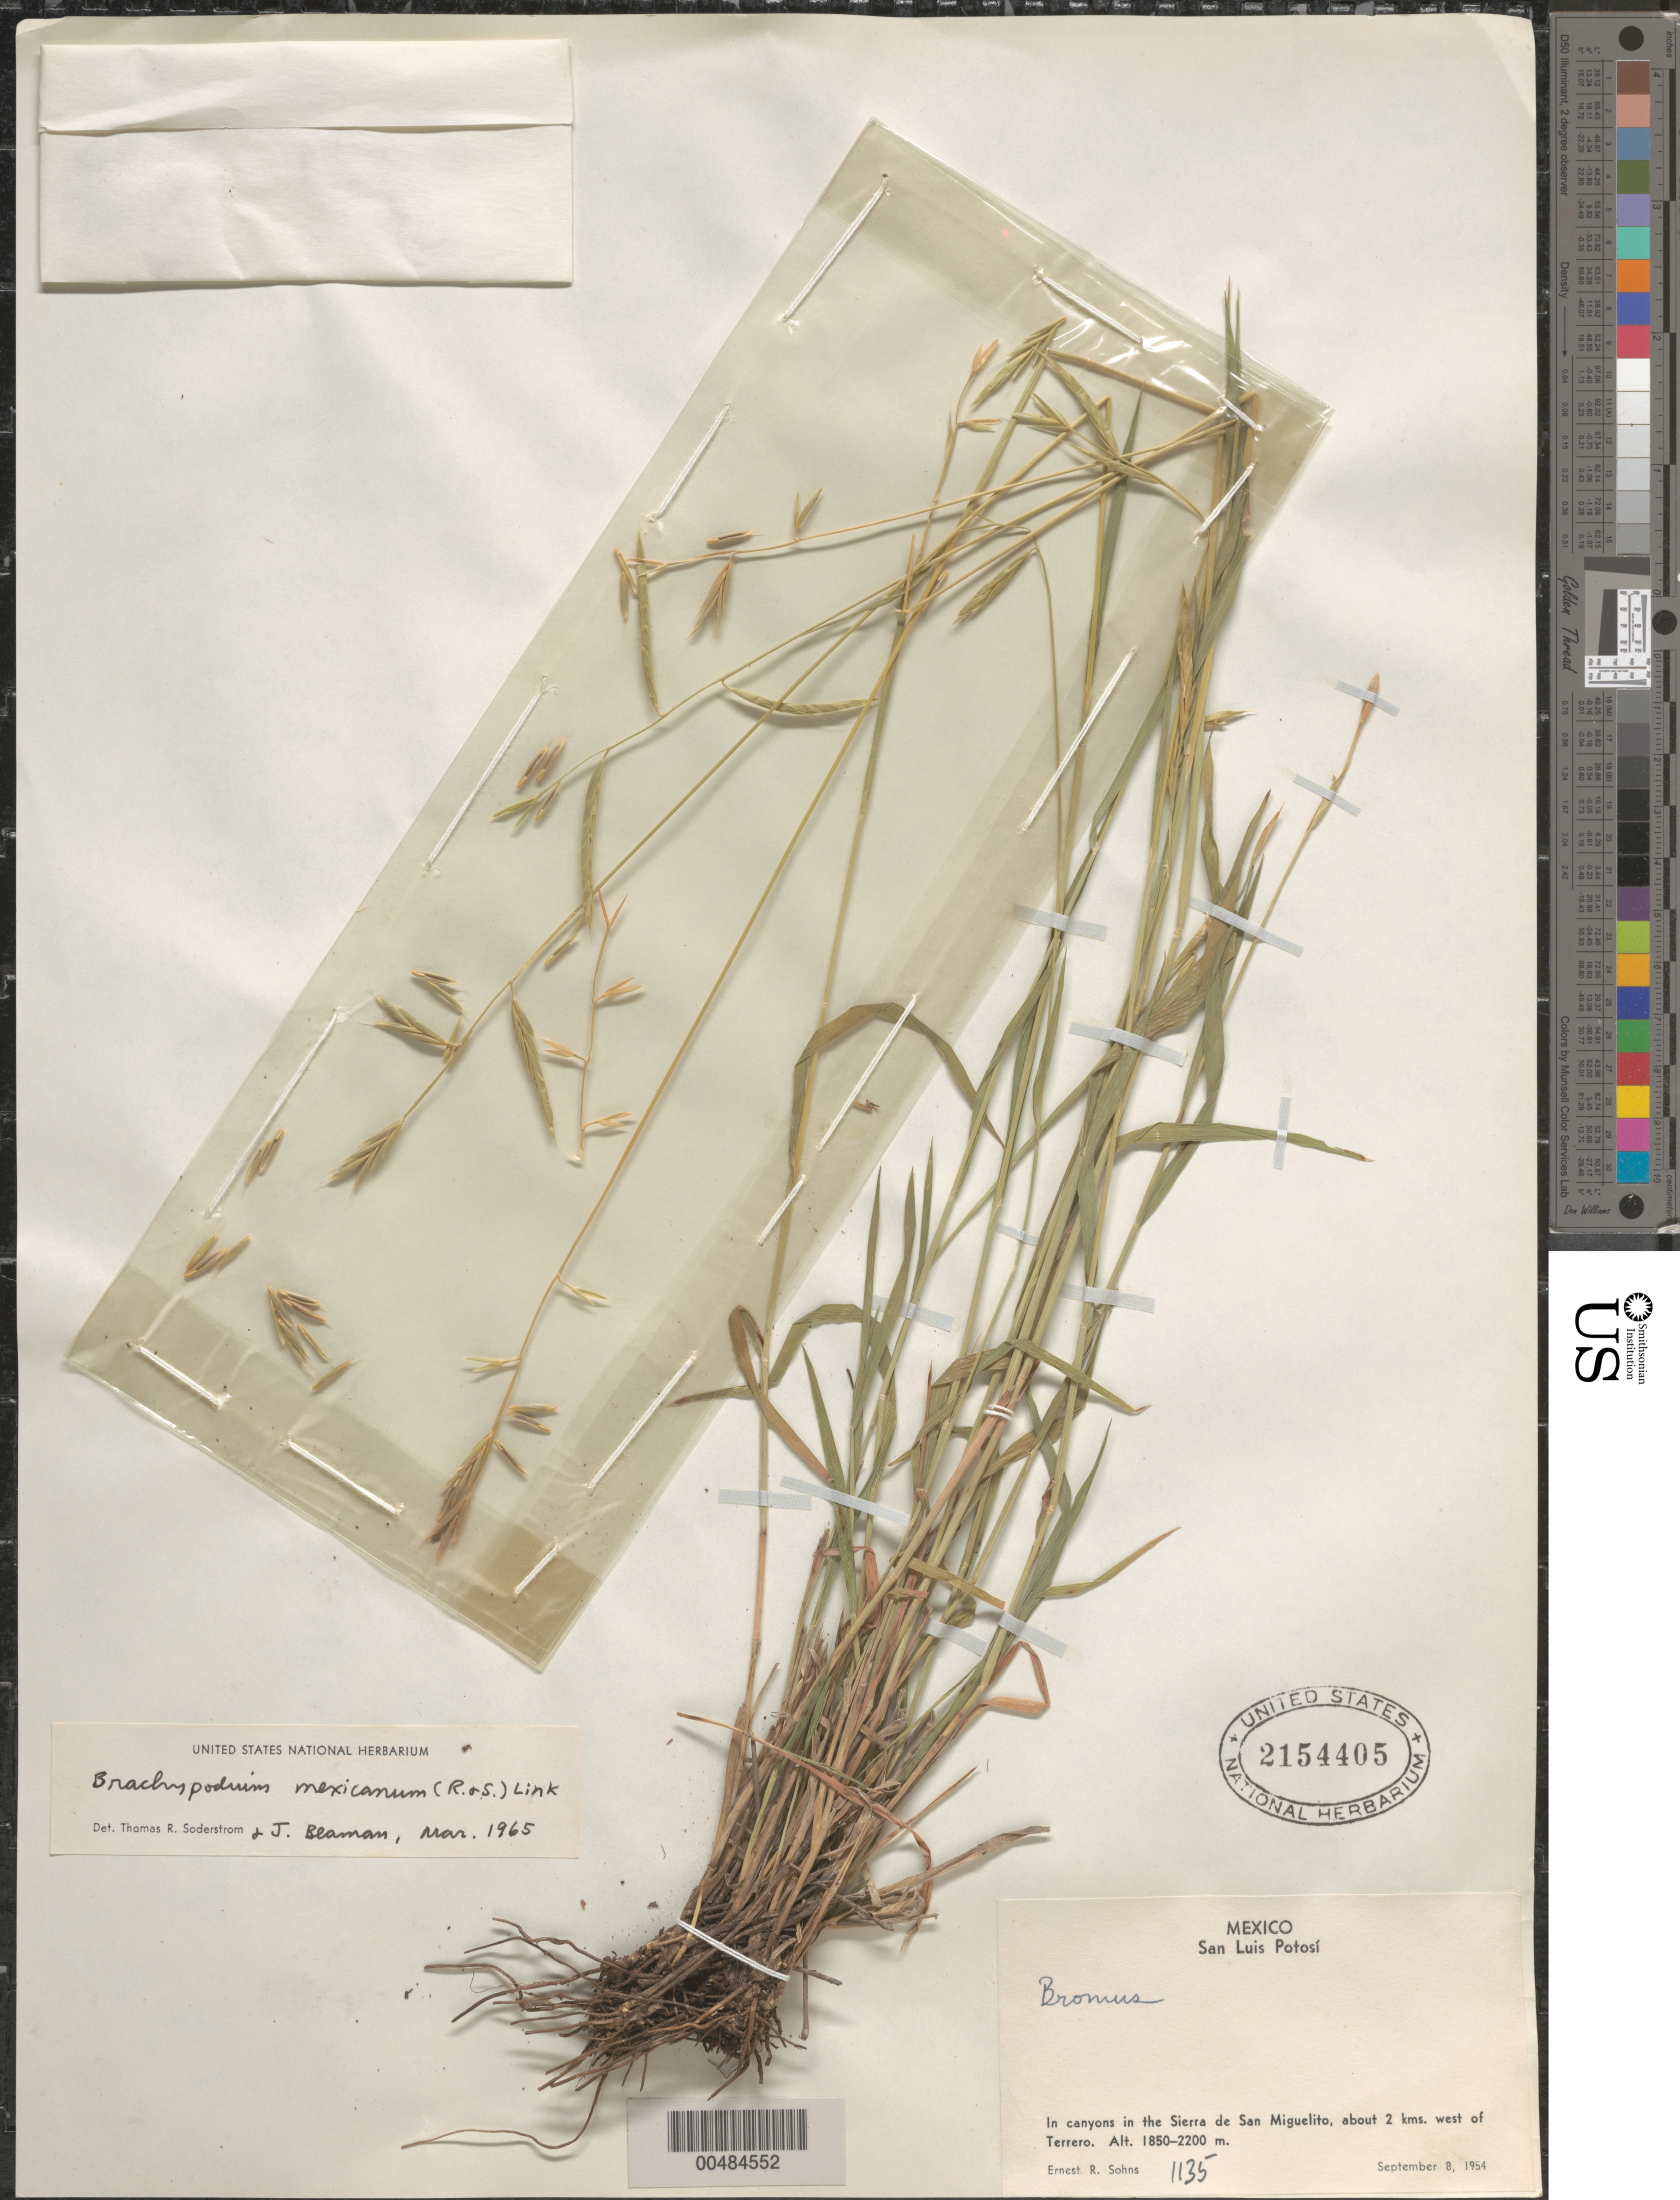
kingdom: Plantae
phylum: Tracheophyta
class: Liliopsida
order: Poales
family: Poaceae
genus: Brachypodium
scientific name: Brachypodium mexicanum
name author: (Roem. & Schult.) Link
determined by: Soderstrom, T. R.; Beaman, J. H.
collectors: E. R. Sohns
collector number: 1135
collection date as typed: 8 Sep 1954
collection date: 1954-09-08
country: Mexico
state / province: San Luis Potosi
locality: In canyons in the Sierra de San Miguelito about 2 km W of Terrero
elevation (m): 1850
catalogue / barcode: US 2154405